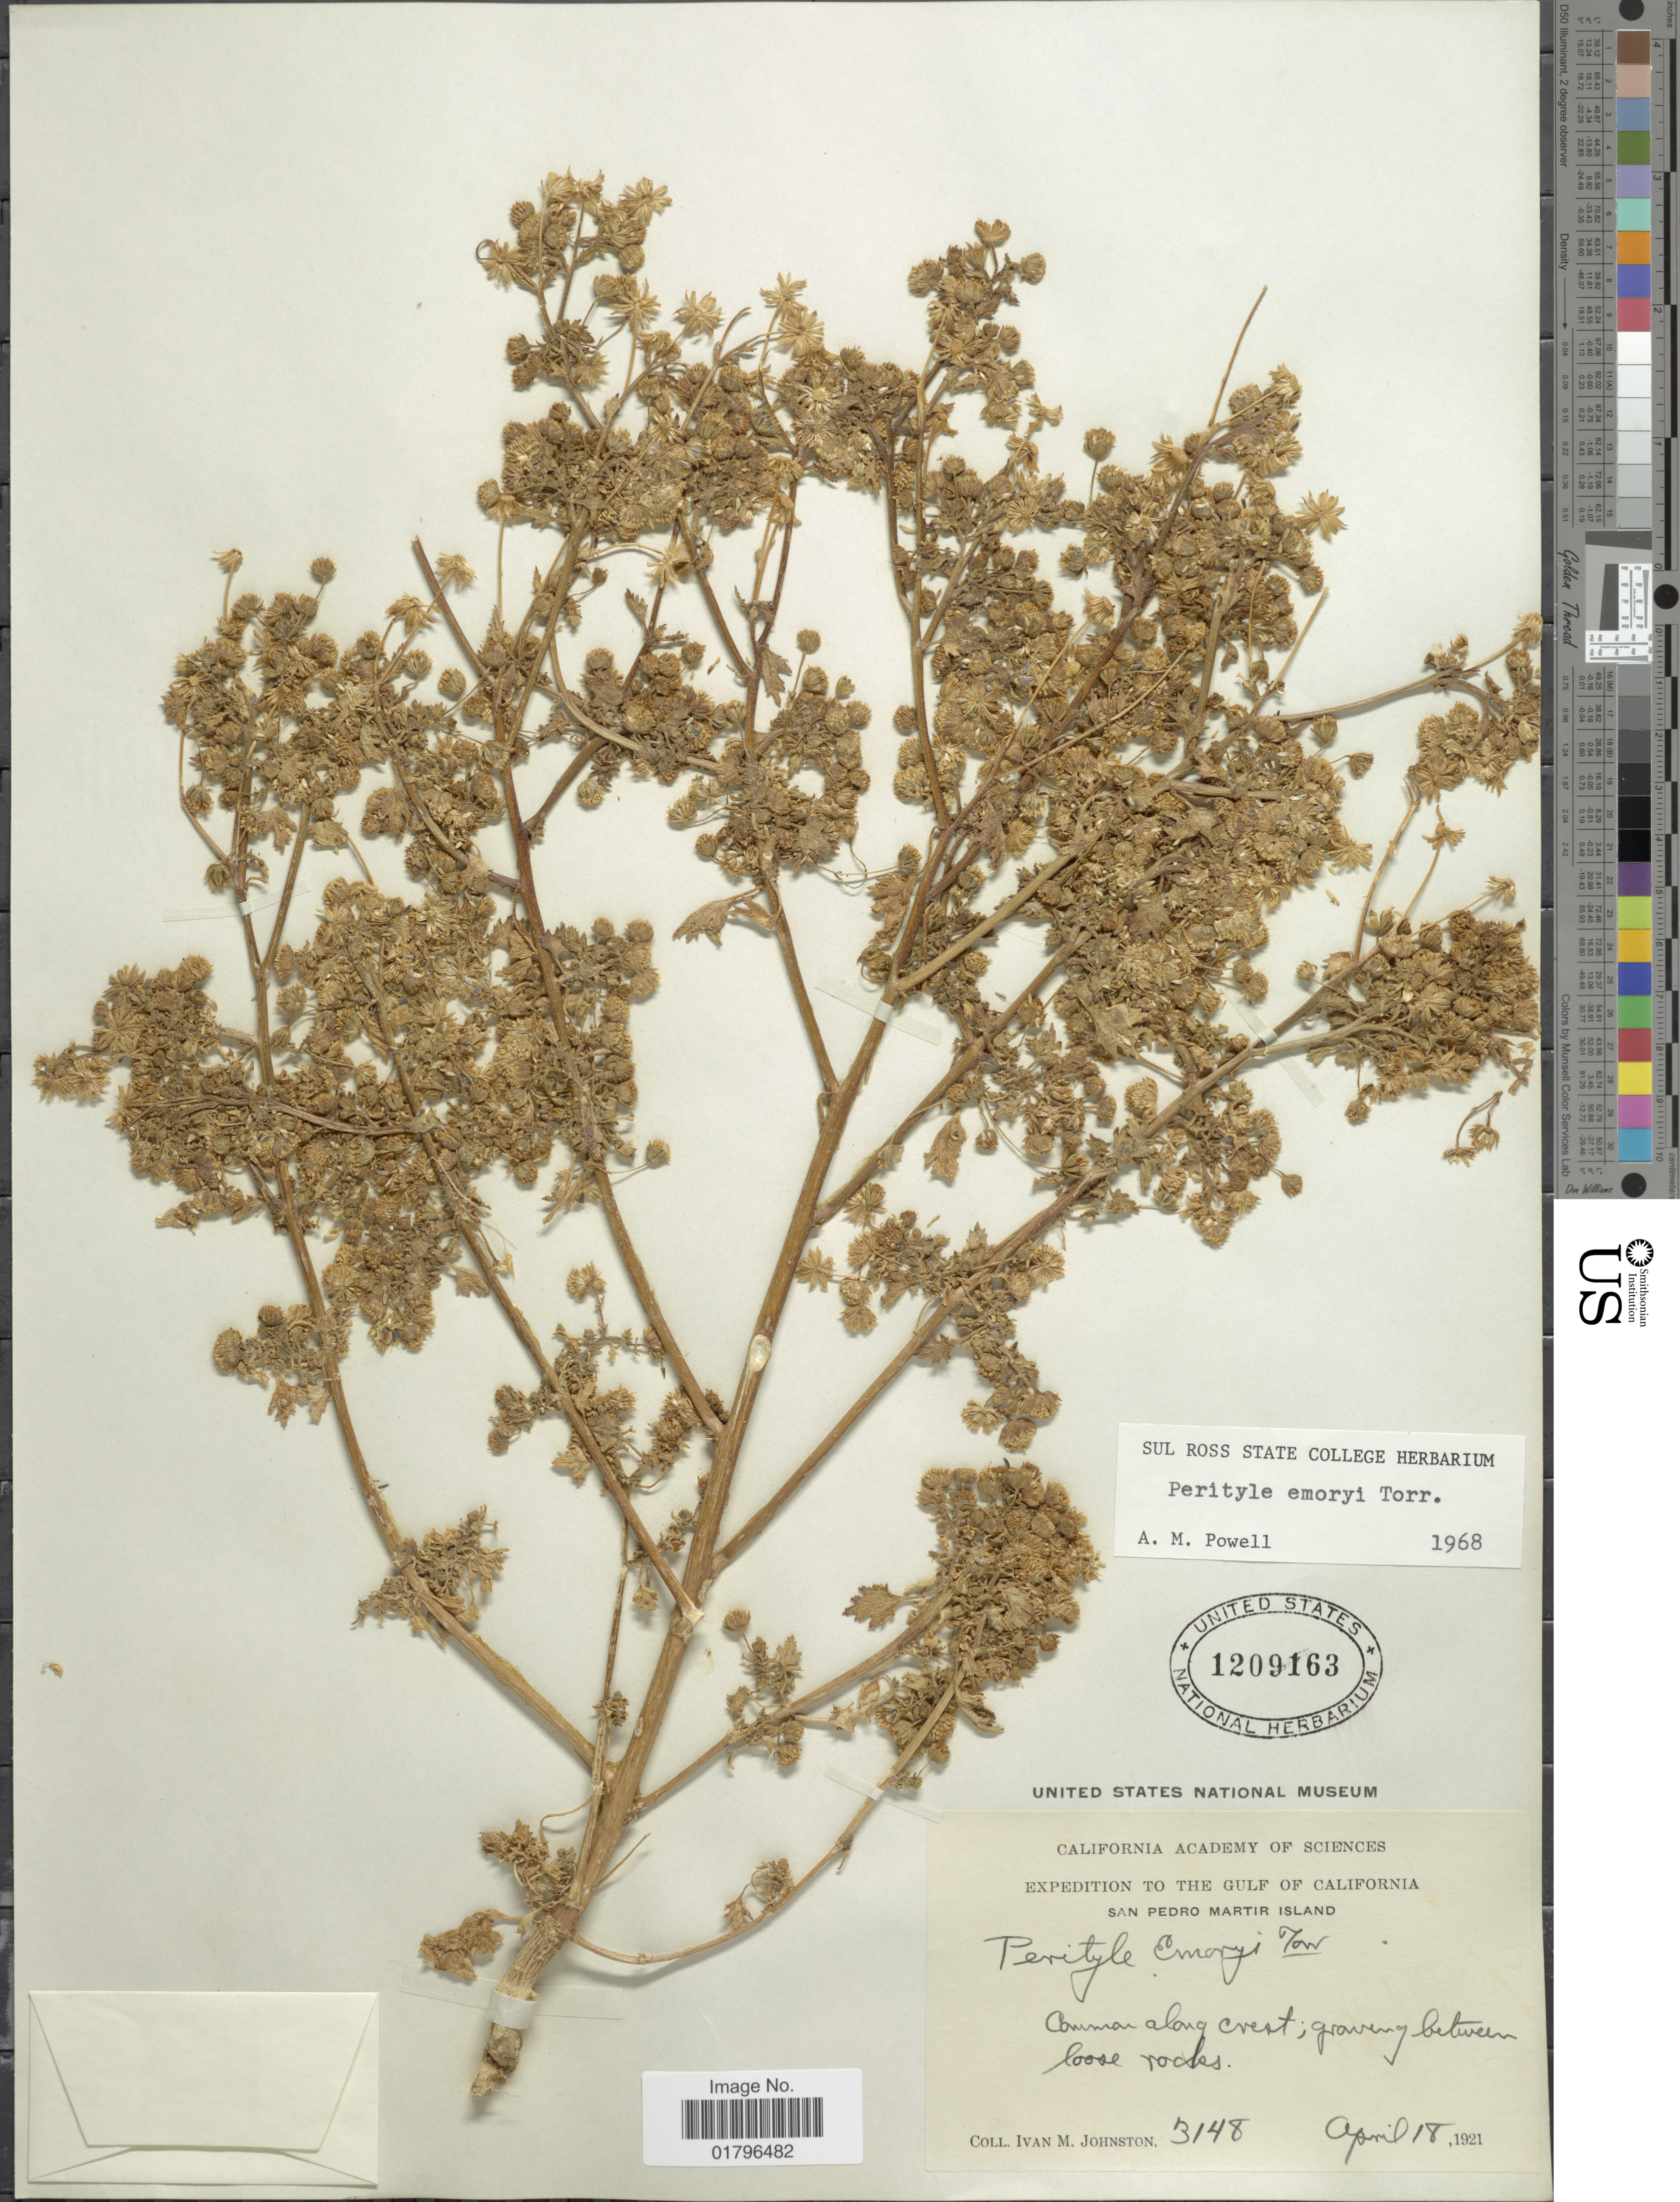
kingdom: Plantae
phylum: Tracheophyta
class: Magnoliopsida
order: Asterales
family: Asteraceae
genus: Perityle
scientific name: Perityle emoryi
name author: Torr.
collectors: I.M. Johnston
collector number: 3148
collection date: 1921-04-18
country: Mexico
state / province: Baja California Sur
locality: Gulf of California, San Pedro Martir Island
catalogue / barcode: US 1209163